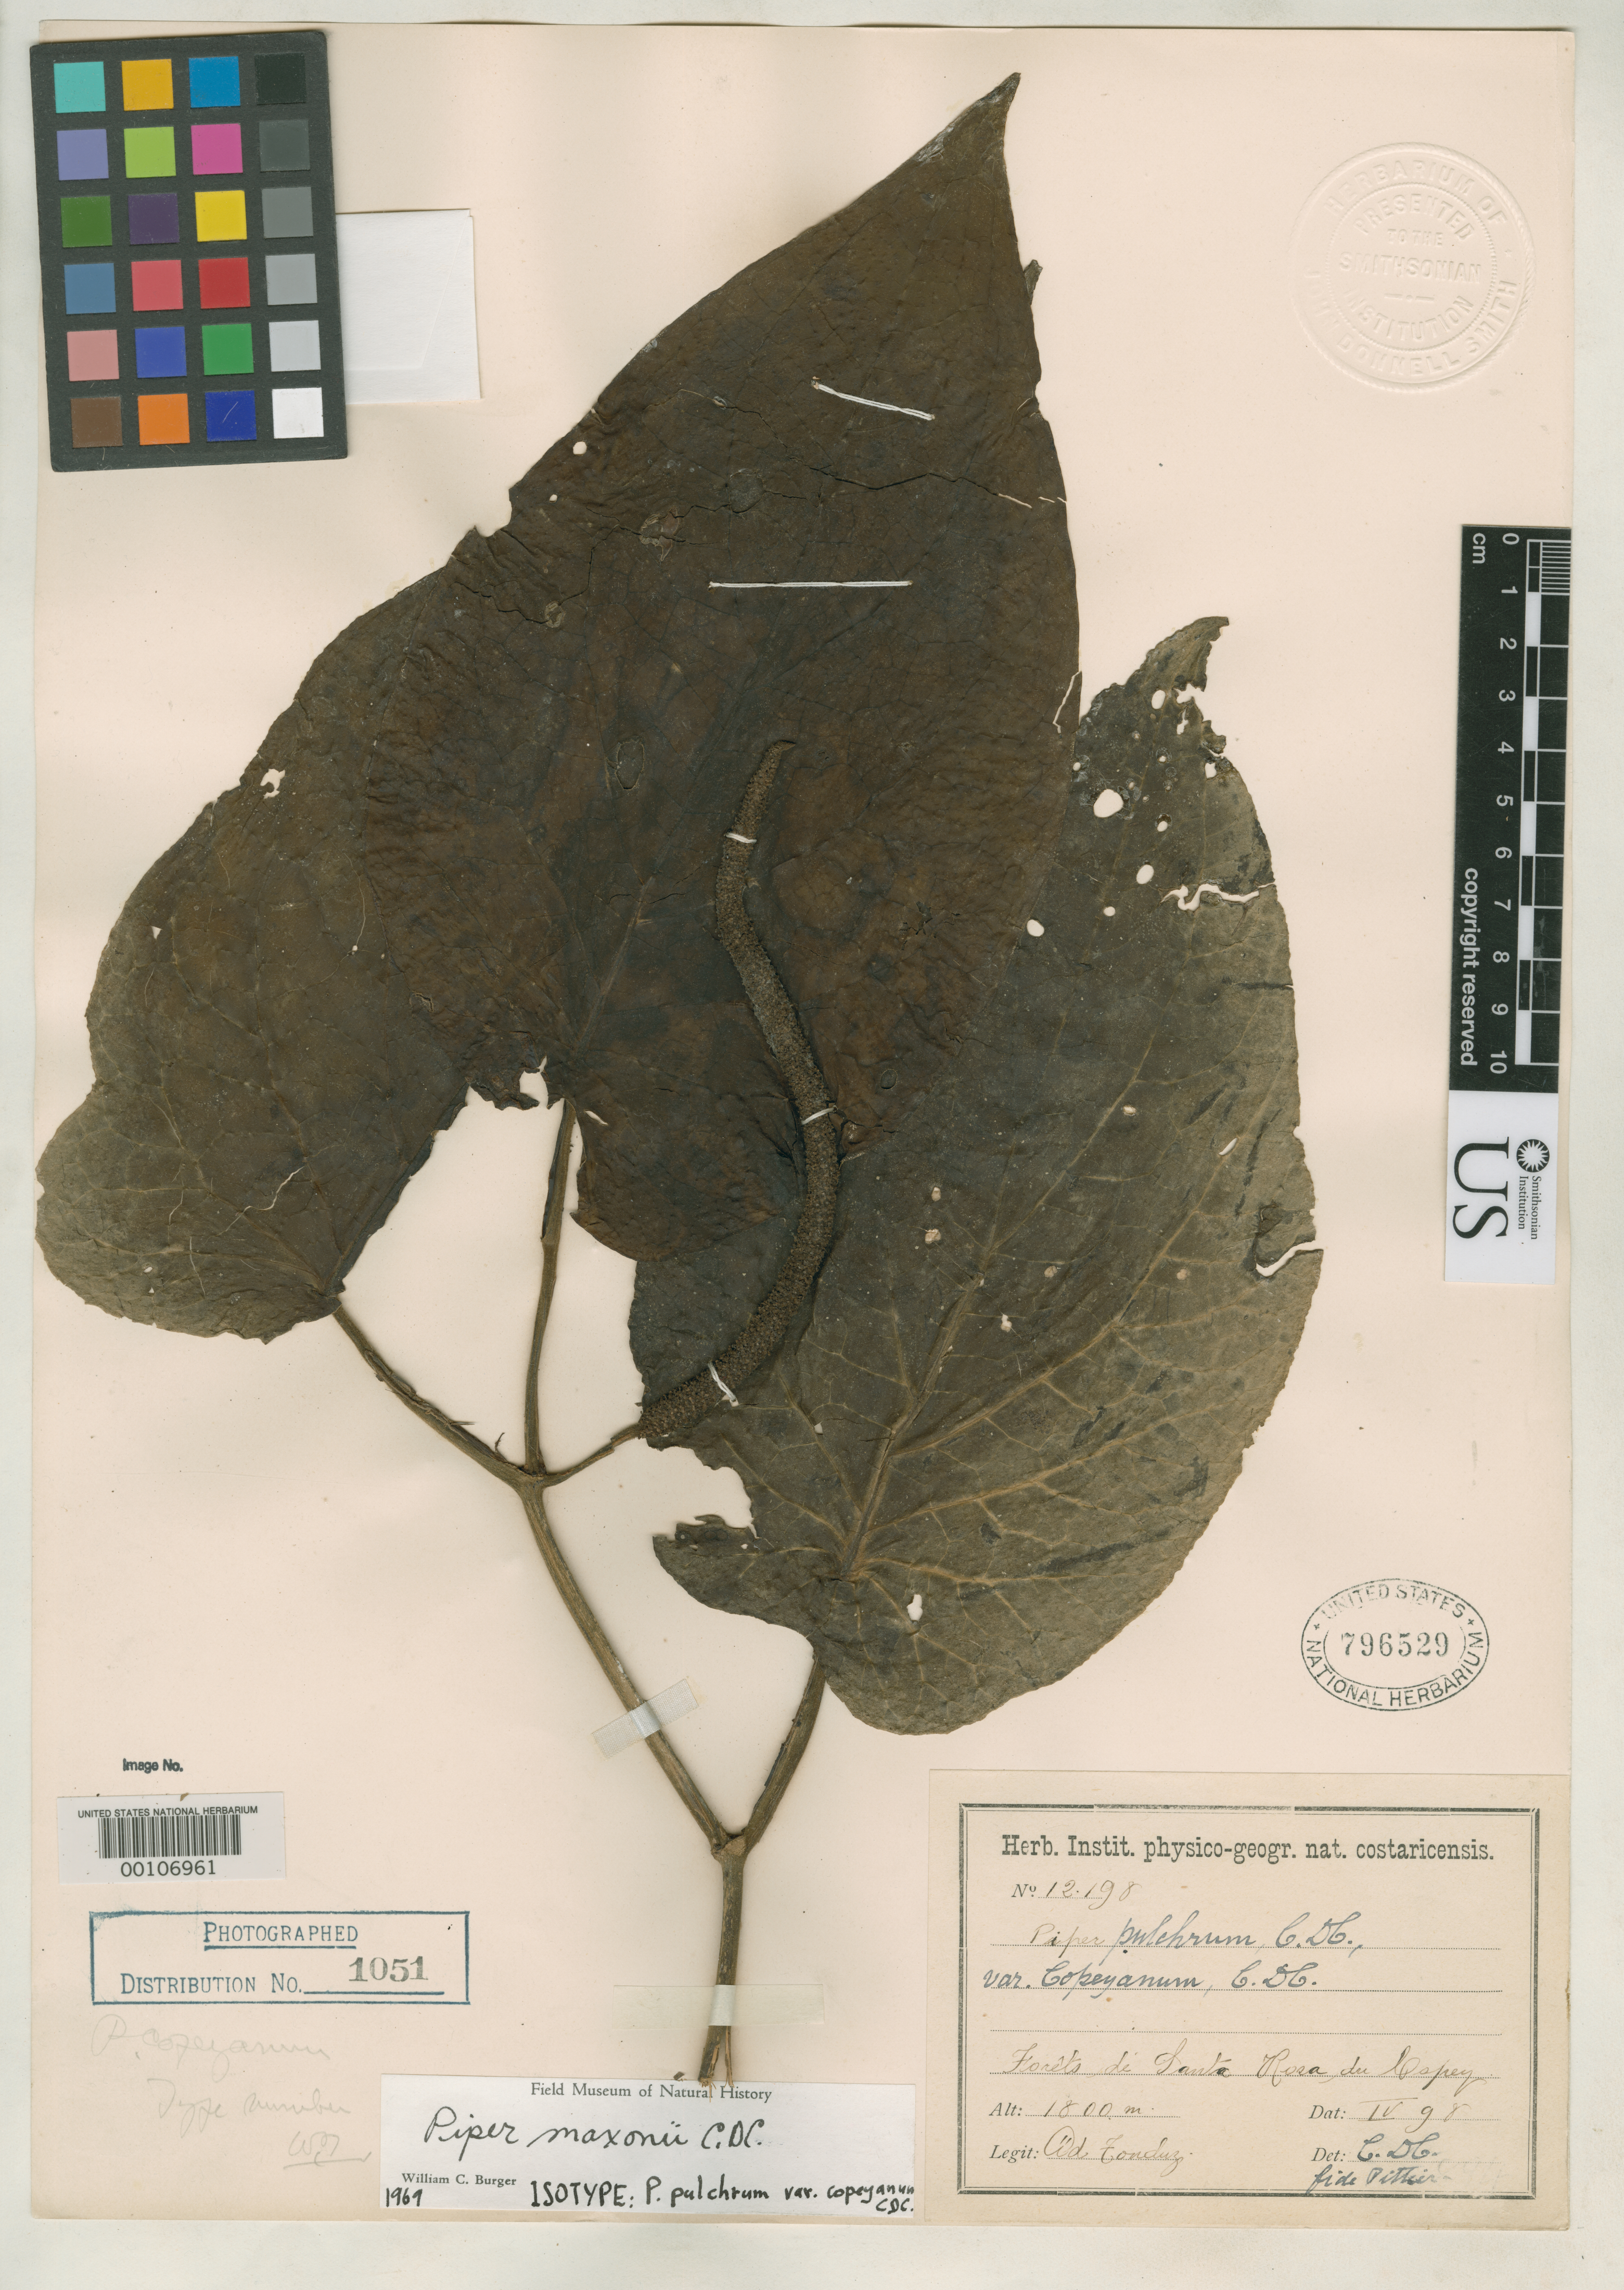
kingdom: Plantae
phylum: Tracheophyta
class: Magnoliopsida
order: Piperales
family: Piperaceae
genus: Piper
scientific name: Piper pulchrum var. copeyanum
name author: C. DC.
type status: Isotype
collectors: A. Tonduz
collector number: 12198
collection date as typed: Apr 1898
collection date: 1898-04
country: Costa Rica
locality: Santa Rosa du Copey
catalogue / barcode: US 796529